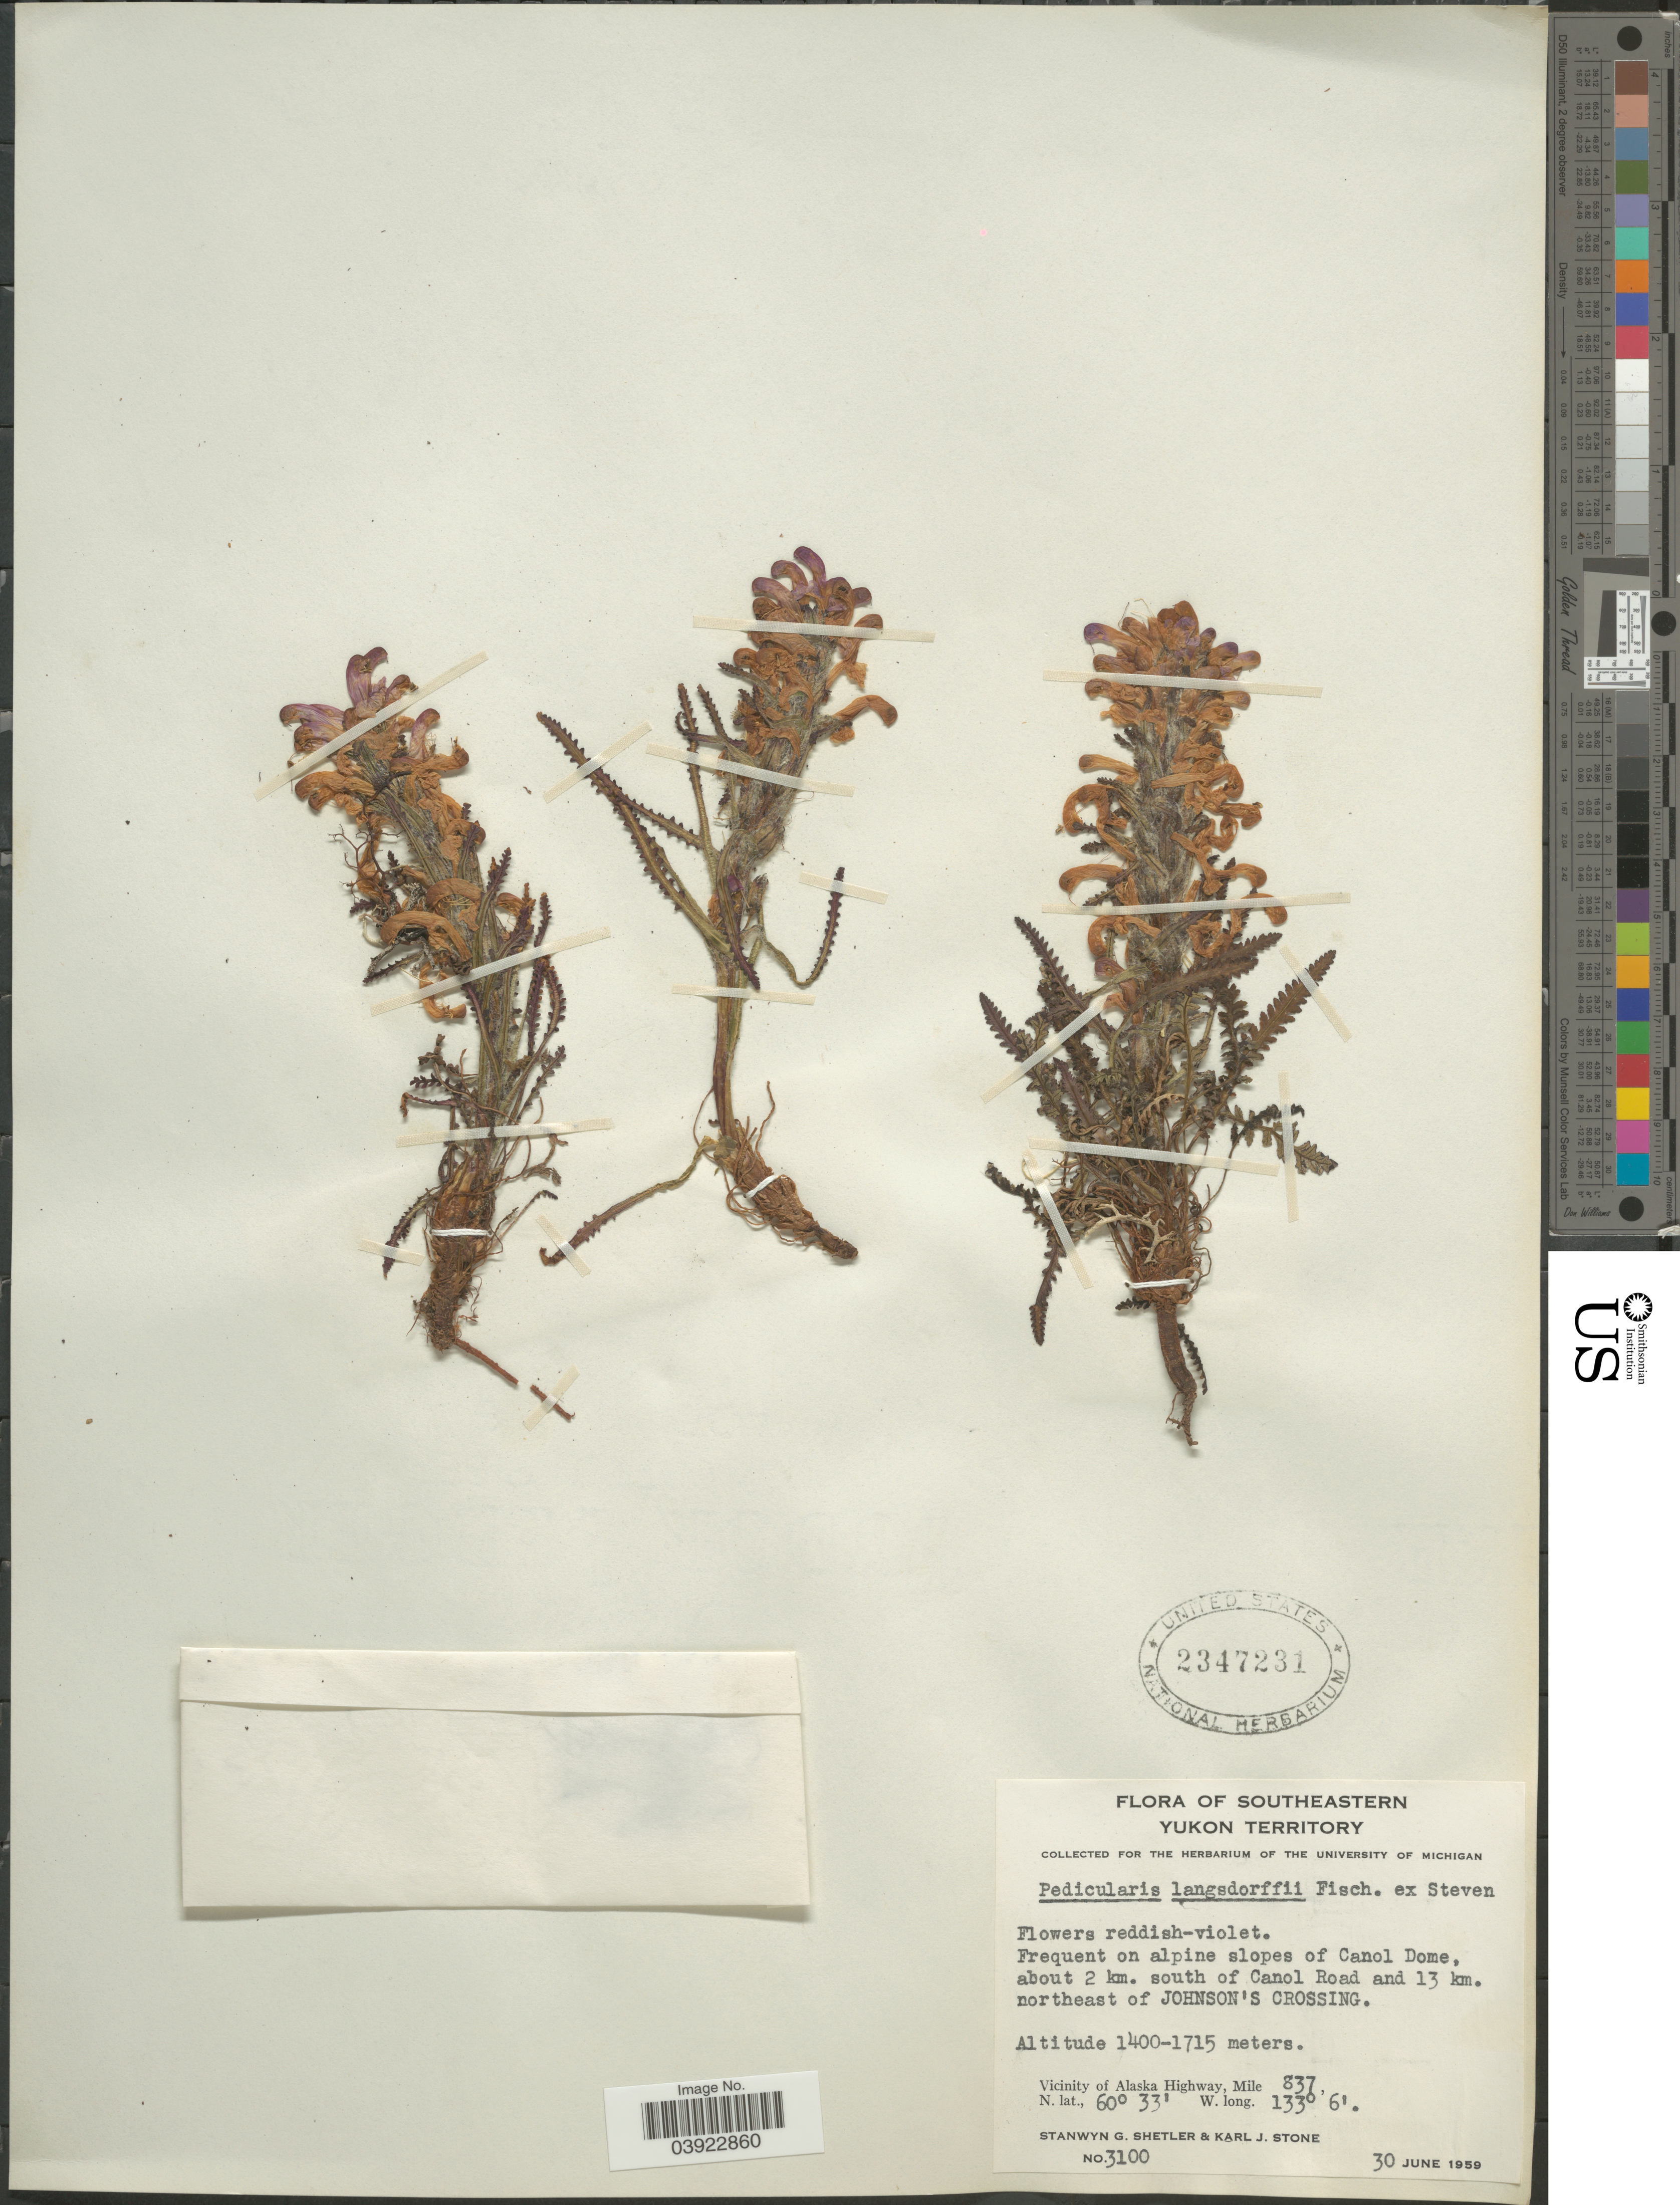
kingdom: Plantae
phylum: Tracheophyta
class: Magnoliopsida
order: Lamiales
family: Orobanchaceae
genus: Pedicularis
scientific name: Pedicularis langsdorffii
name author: Fisch. ex Steven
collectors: S. Shetler & K. J. Stone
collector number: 3100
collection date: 1959-06-30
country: Canada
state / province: Yukon Territory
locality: Southeastern Yukon Territory. Frequent on alpine slopes of Canol Dome, about 2 km. south of Canol Road and 13 km. northeast of Johnson's Crossing. Vicinity of Alaska Highway, Mile 837.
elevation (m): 1400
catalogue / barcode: US 2347231